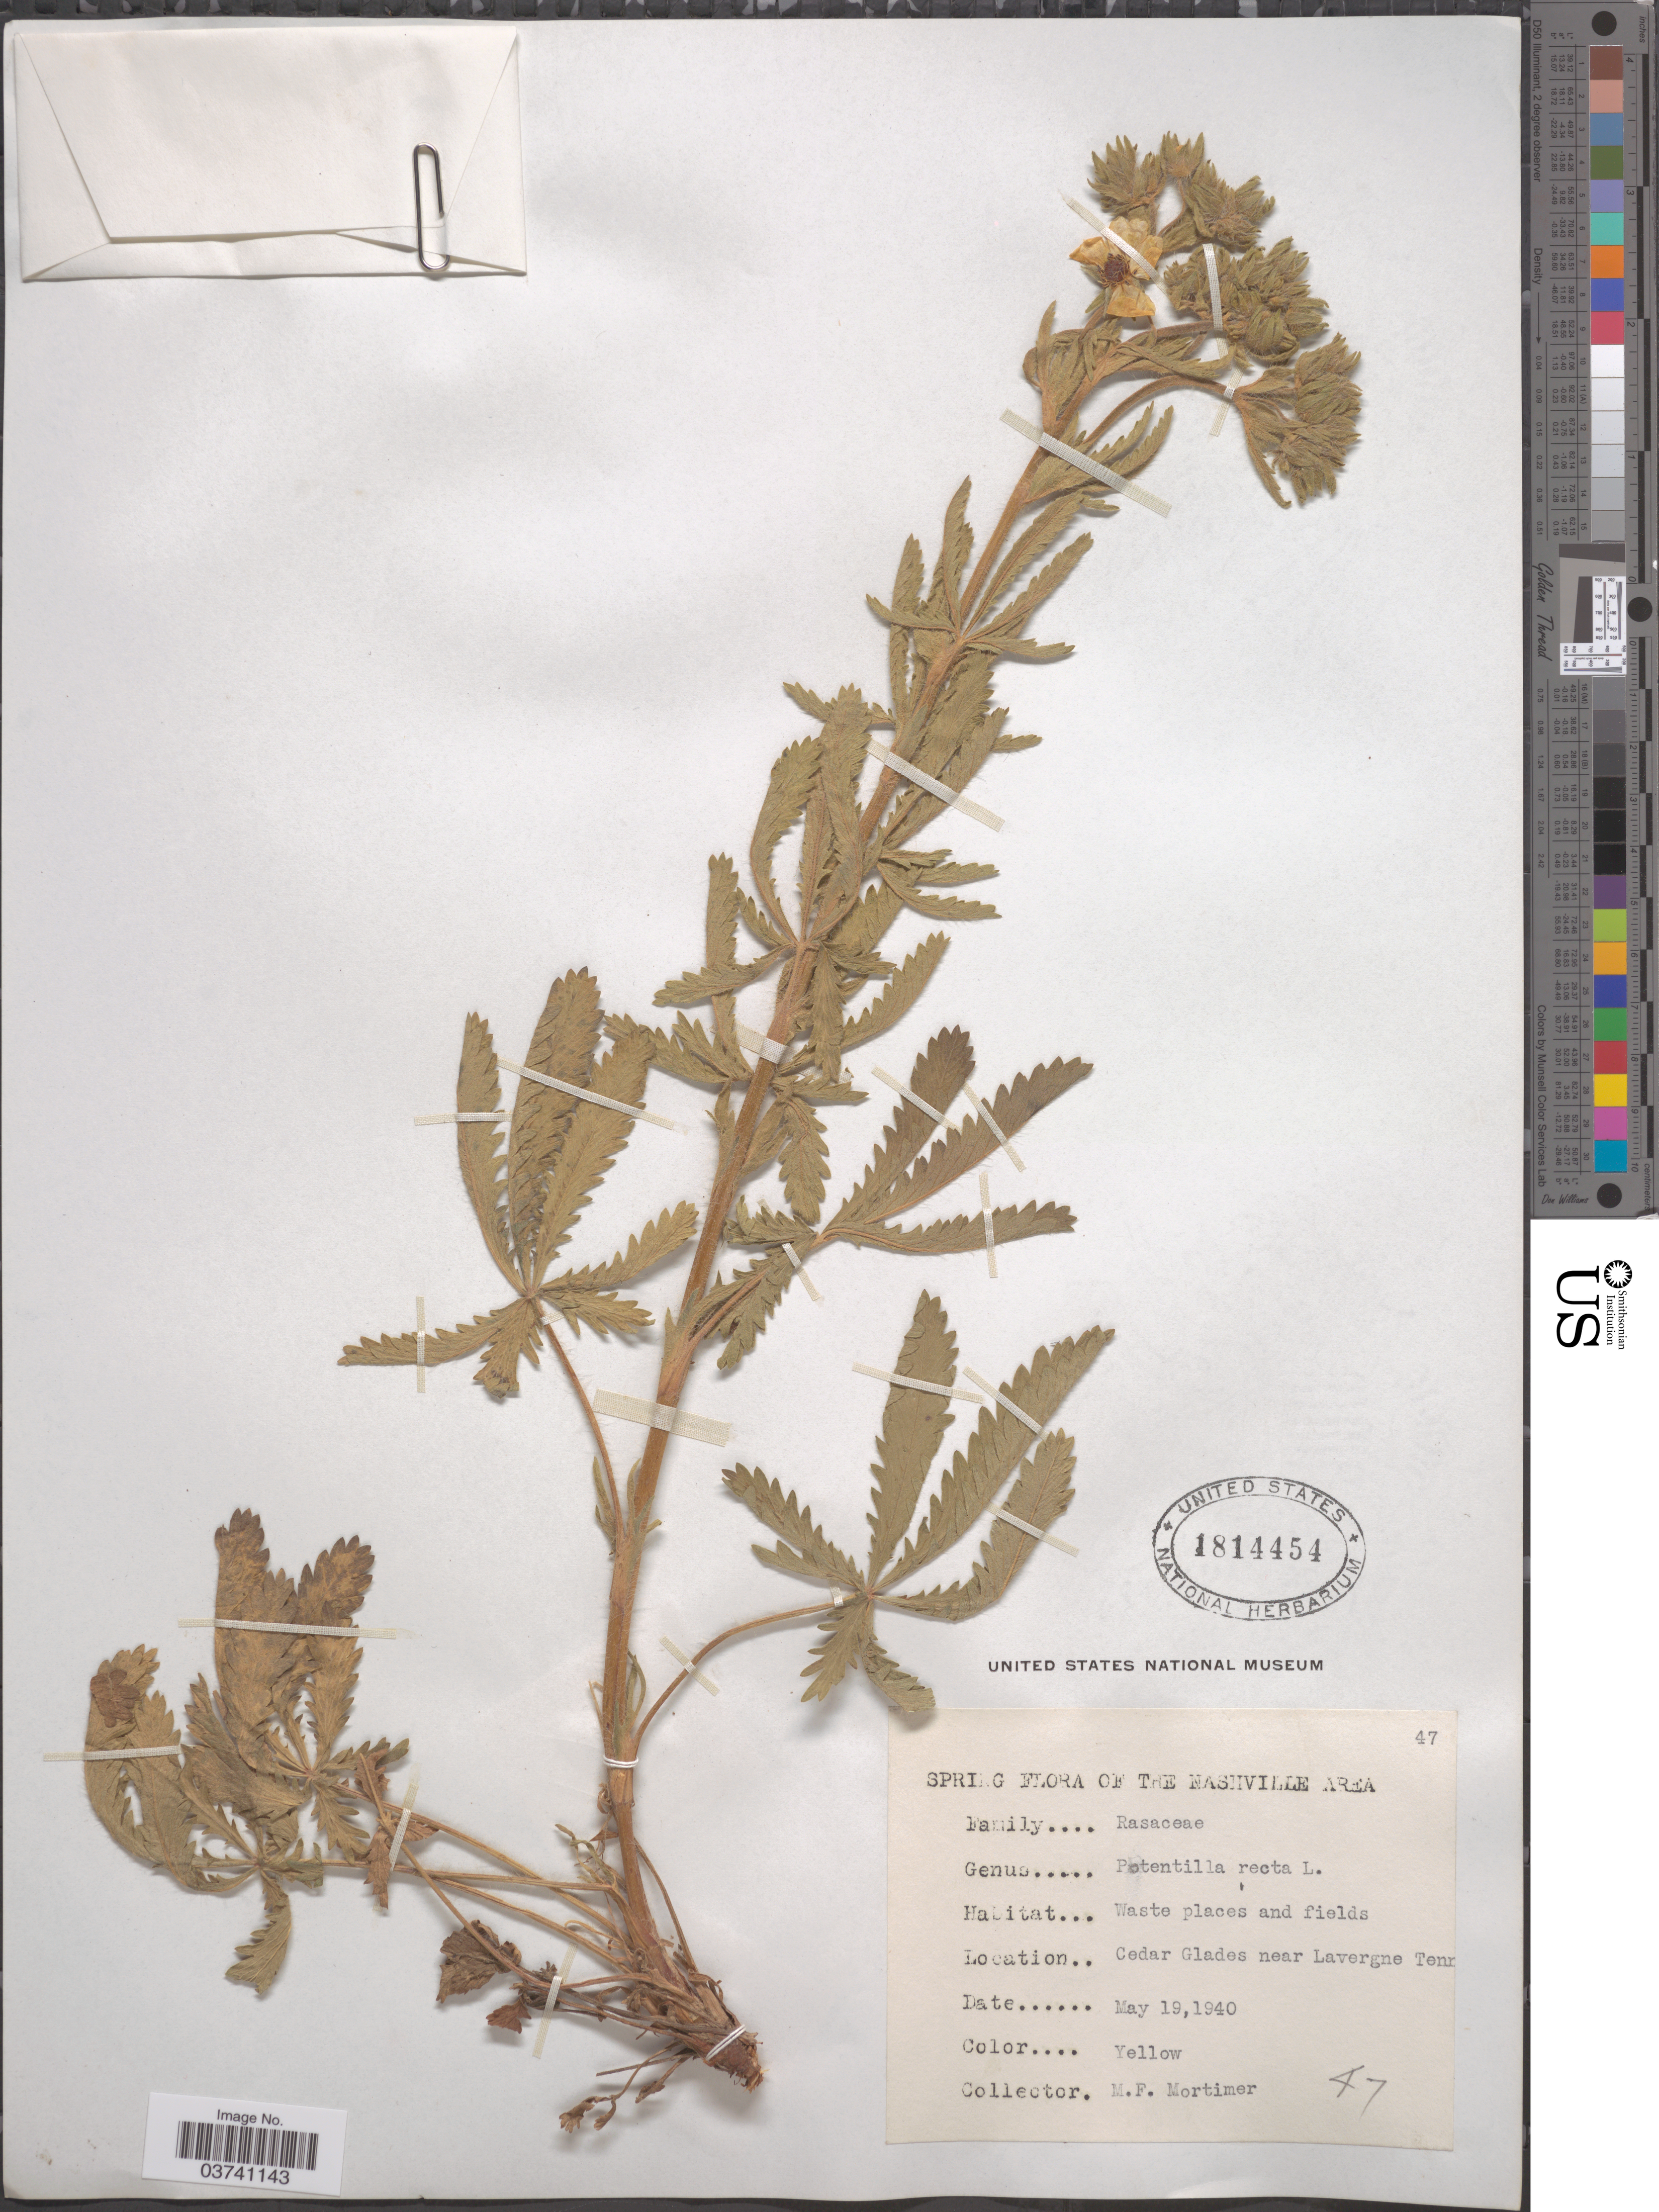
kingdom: Plantae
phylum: Tracheophyta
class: Magnoliopsida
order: Rosales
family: Rosaceae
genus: Potentilla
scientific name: Potentilla recta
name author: L.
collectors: M. Mortimer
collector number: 47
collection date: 1940-05-19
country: United States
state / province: Tennessee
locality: Nashville Area. Cedar Glades near Lavergne Tenn.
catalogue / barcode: US 1814454